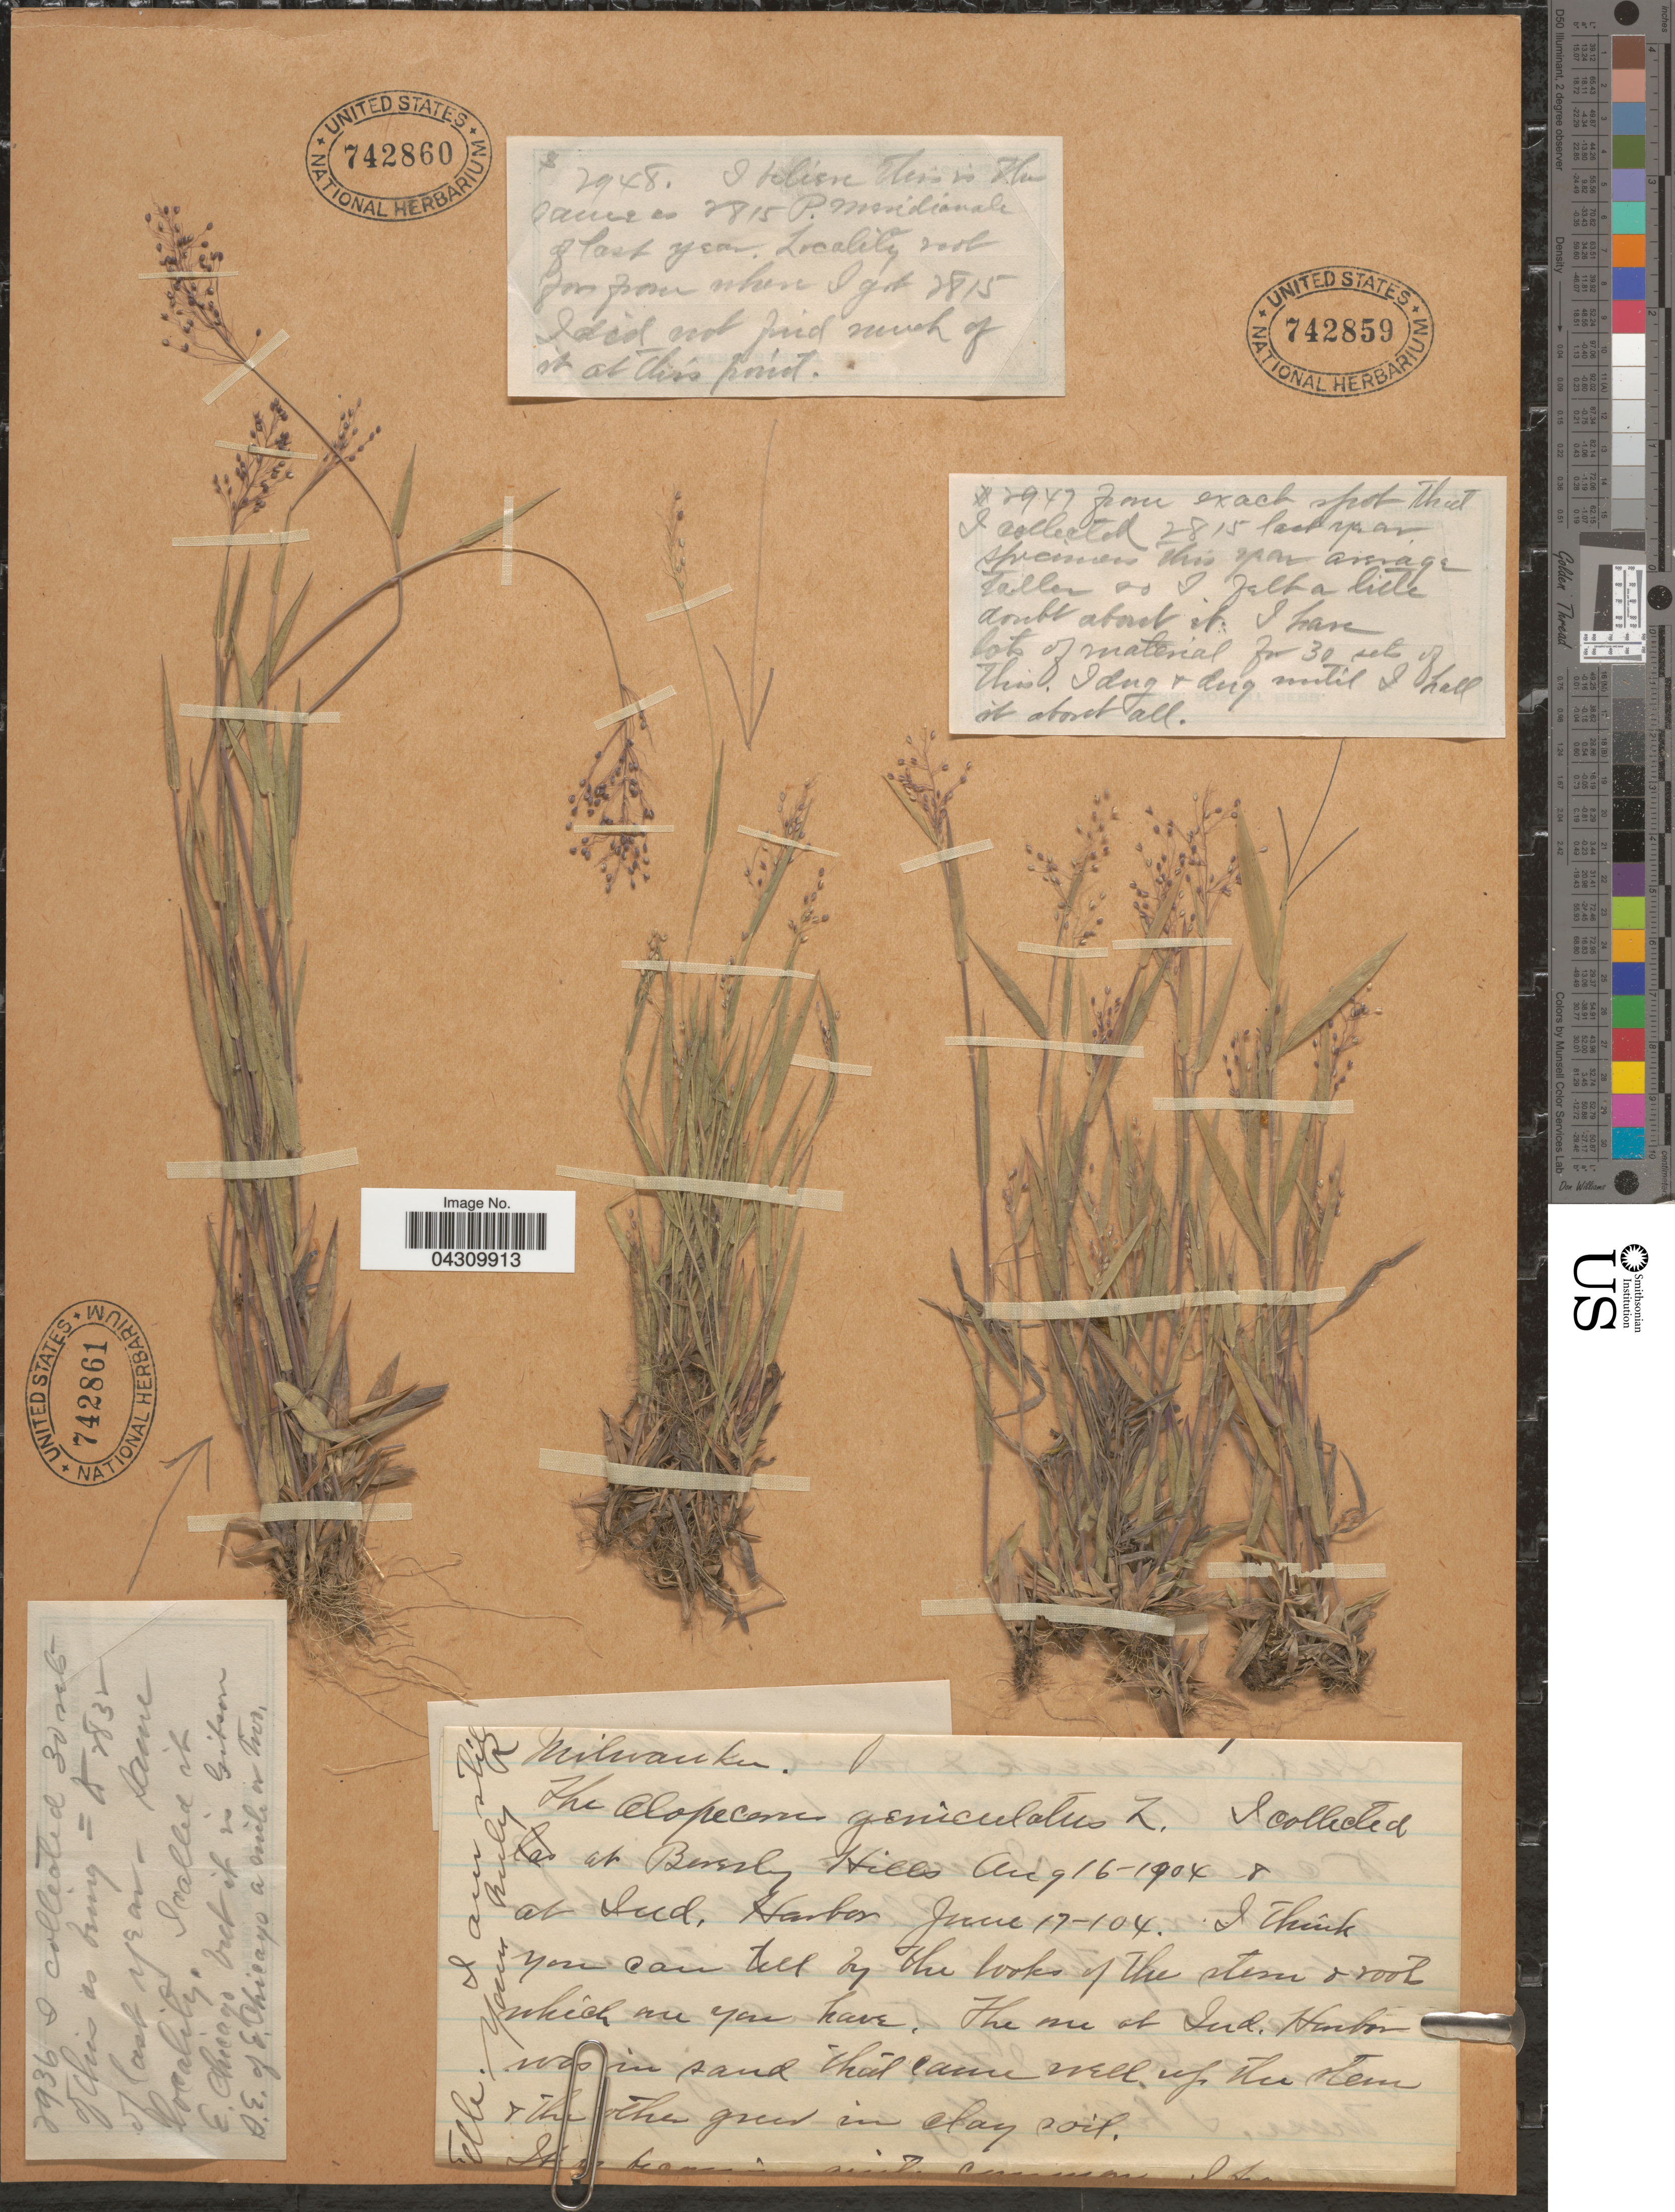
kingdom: Plantae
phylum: Tracheophyta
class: Liliopsida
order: Poales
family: Poaceae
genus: Dichanthelium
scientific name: Dichanthelium acuminatum var. acuminatum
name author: (Sw.) Gould & C.A. Clark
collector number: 2947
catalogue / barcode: US 742859-2